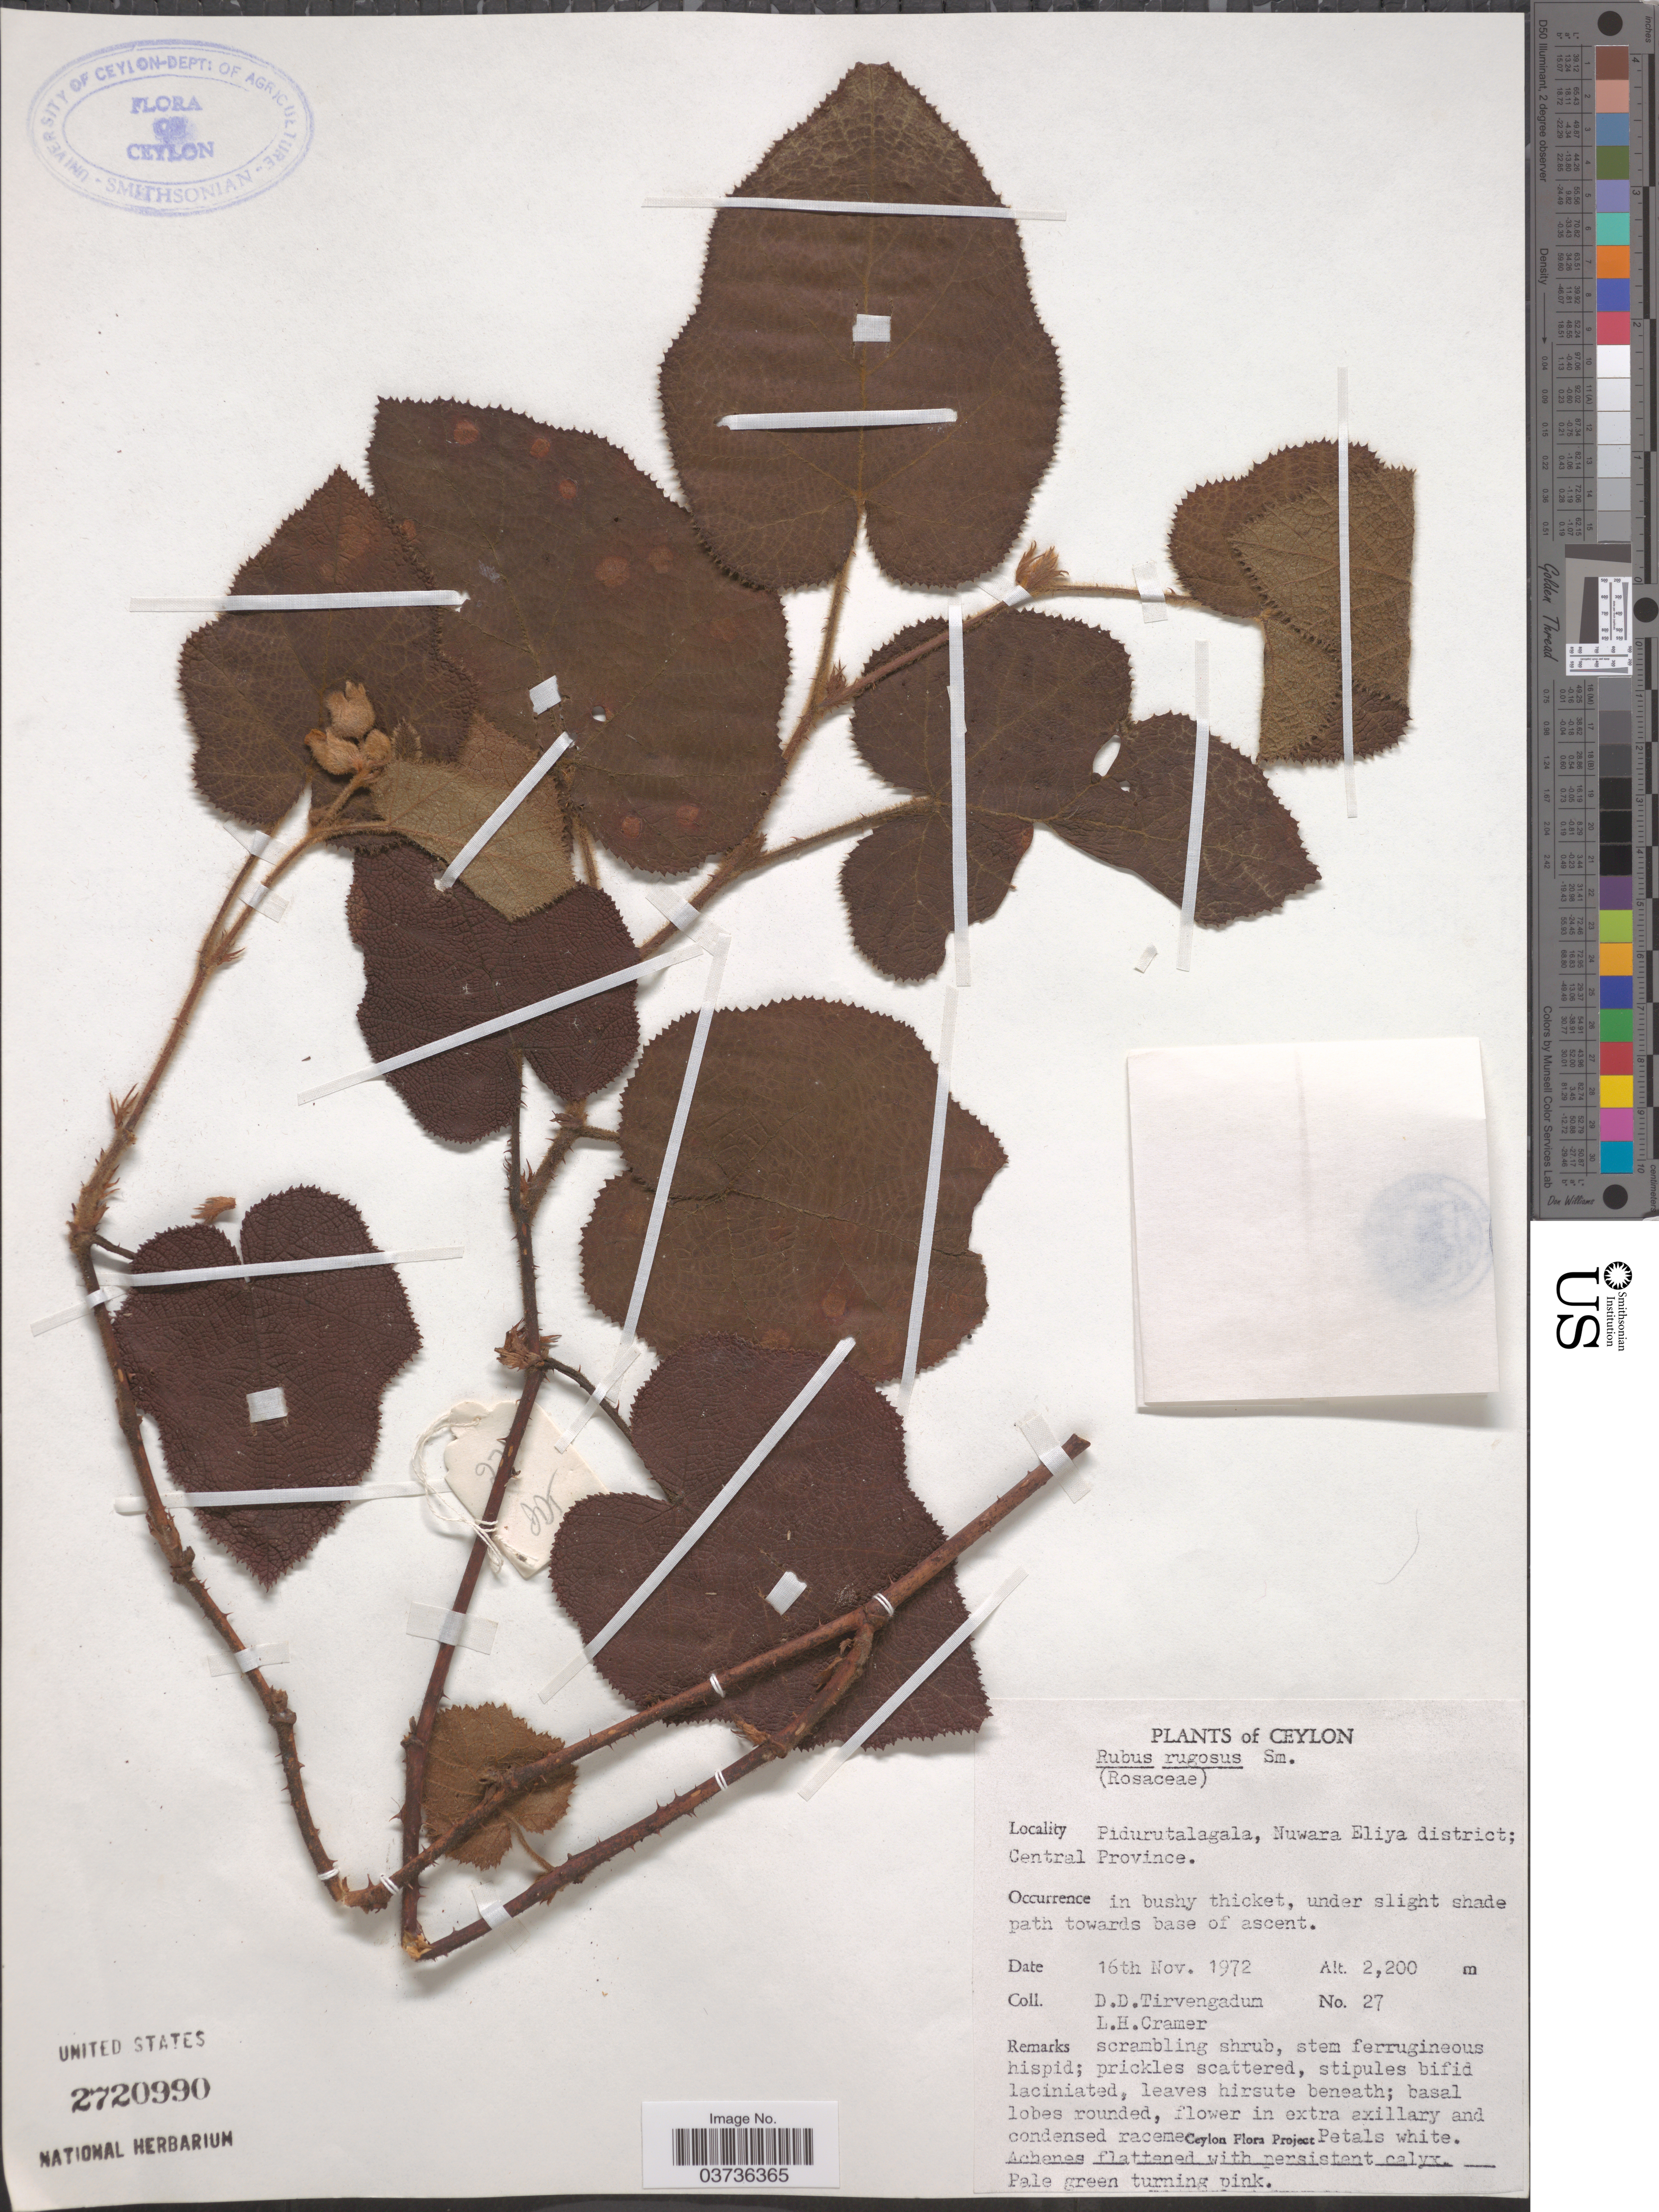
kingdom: Plantae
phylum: Tracheophyta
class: Magnoliopsida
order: Rosales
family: Rosaceae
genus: Rubus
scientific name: Rubus rugosus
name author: Small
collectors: D. Tirvengadum & L. H. Cramer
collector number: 27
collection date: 1972-11-16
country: Sri Lanka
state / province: Central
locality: Ceylon. Pidurutalagala, Nuwara Eliya district. In bushy thicket, under slight shade path towards base of ascent.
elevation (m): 2200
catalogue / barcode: US 2720990